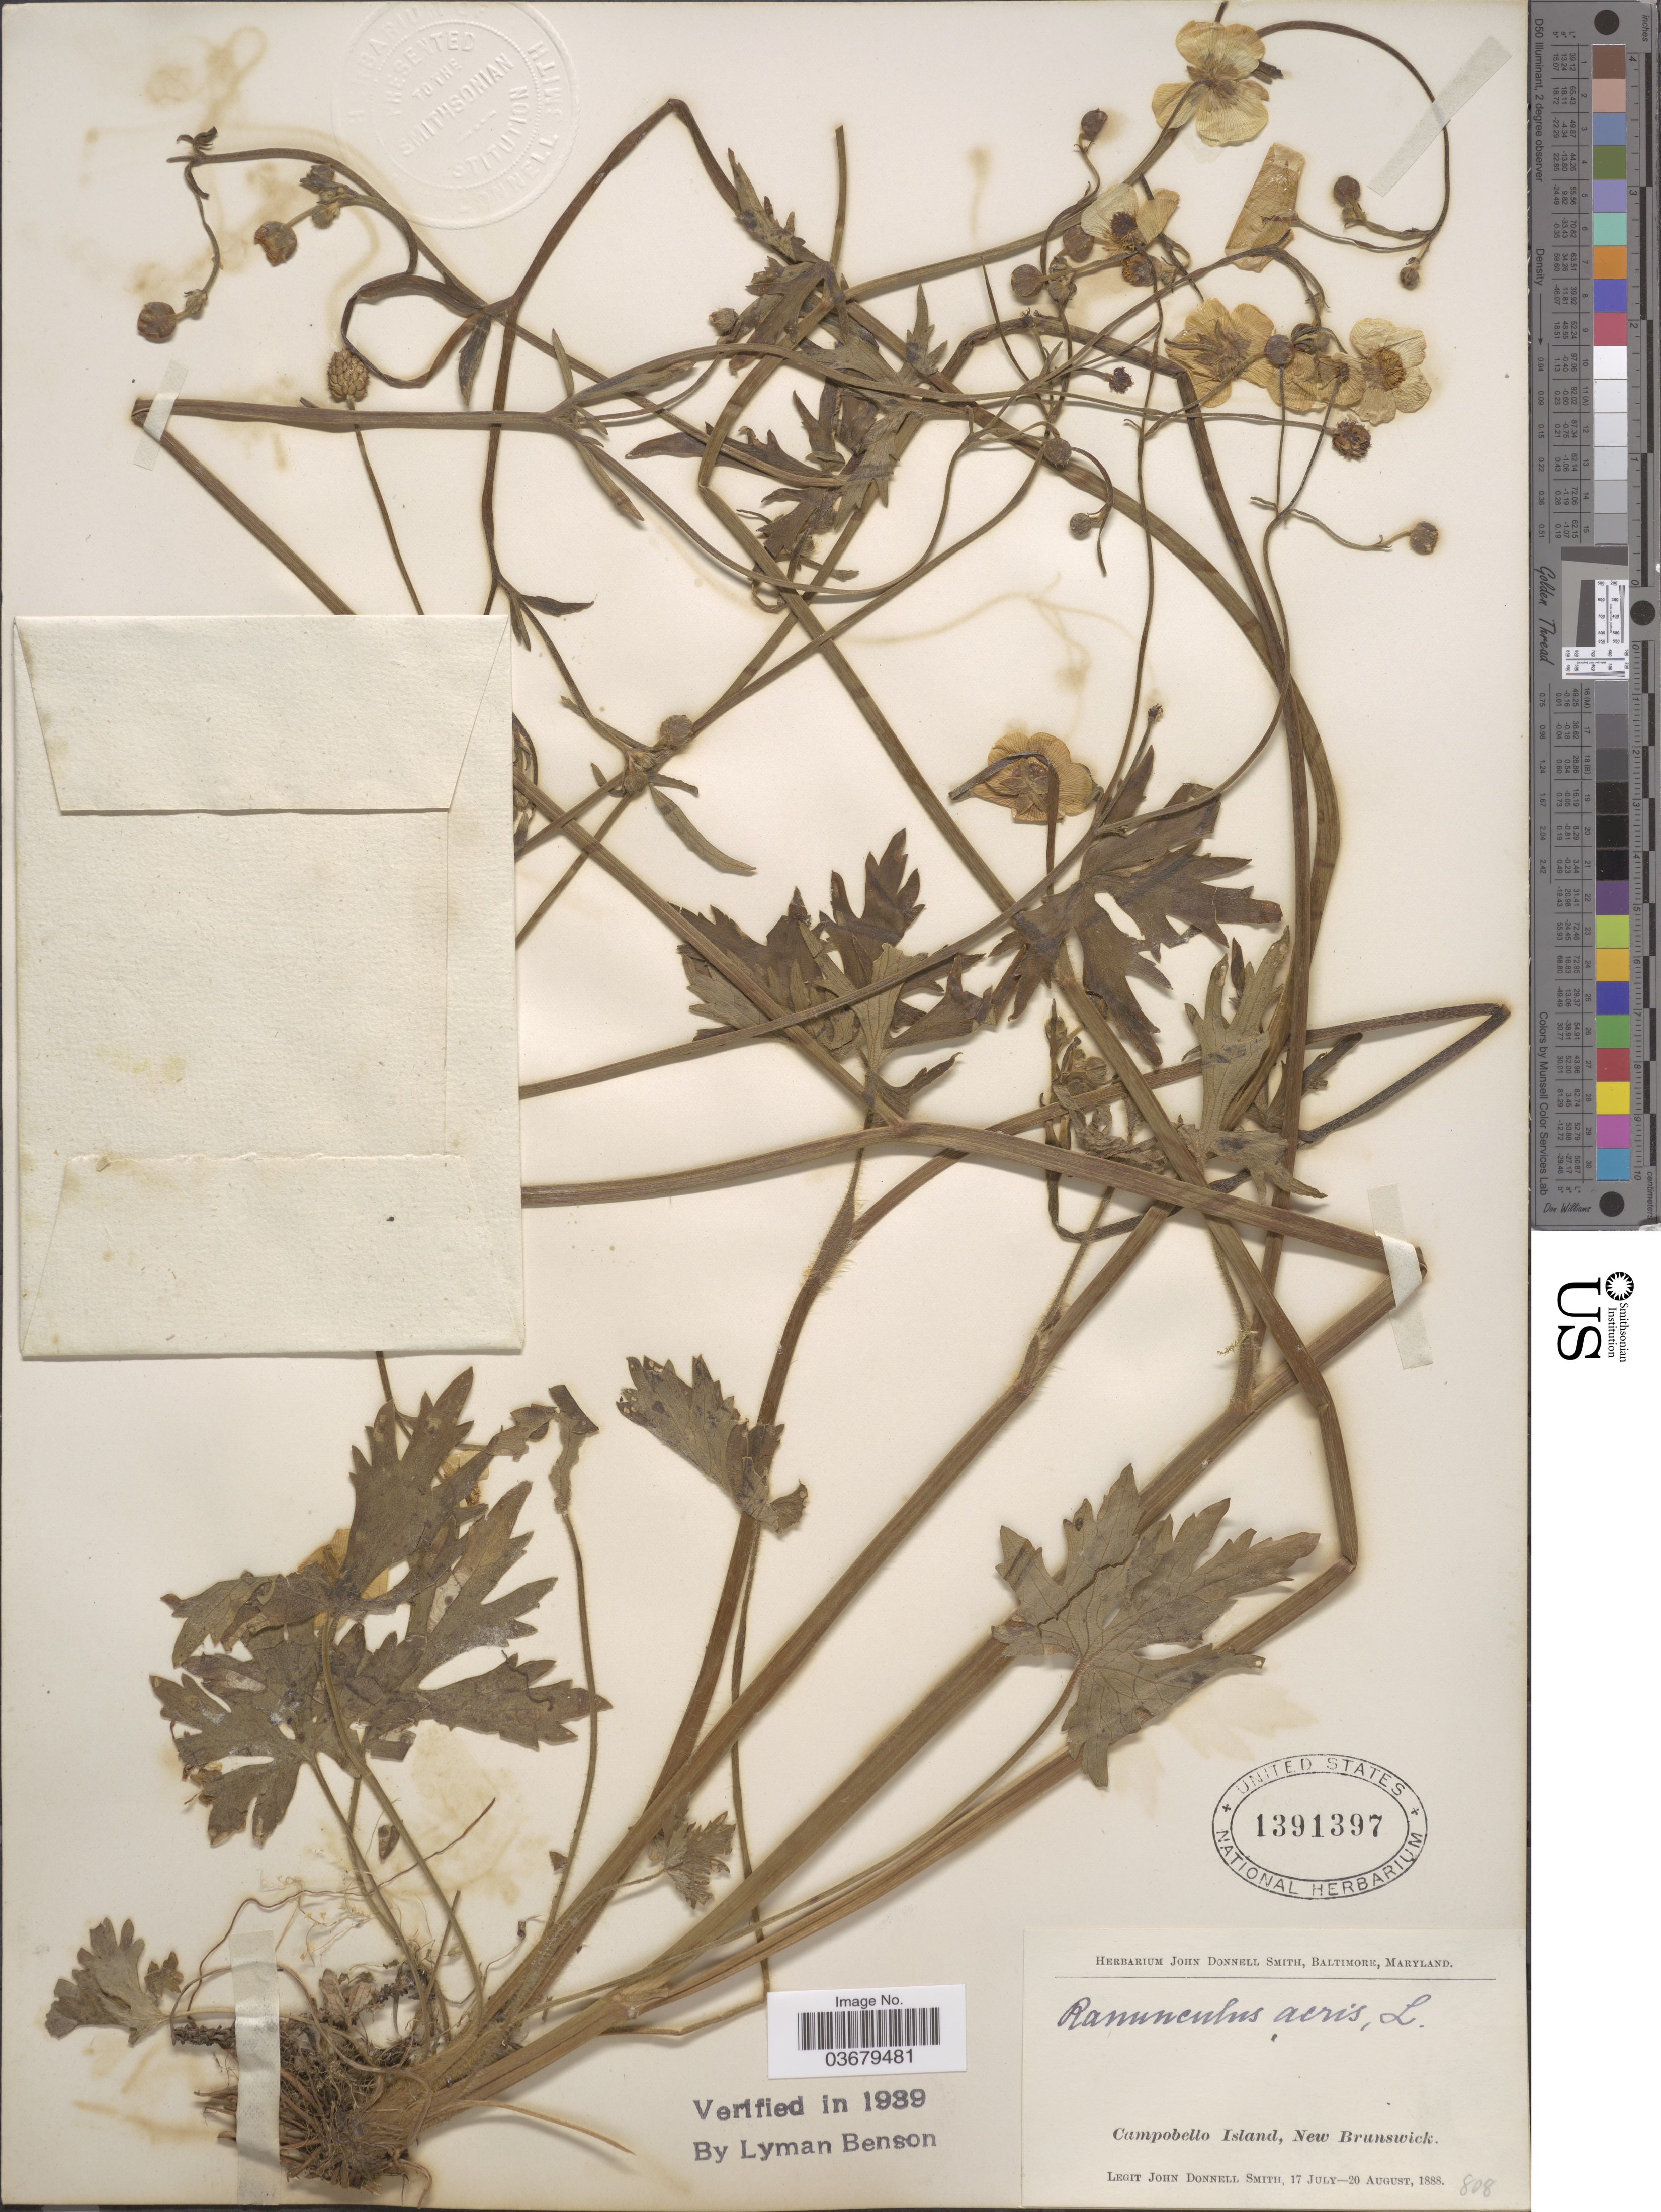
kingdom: Plantae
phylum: Tracheophyta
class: Magnoliopsida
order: Ranunculales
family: Ranunculaceae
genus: Ranunculus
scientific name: Ranunculus acris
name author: L.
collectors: J. Donnell Smith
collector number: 808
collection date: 1888-07-17/1888-08-20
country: Canada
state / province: New Brunswick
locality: Campobello Island.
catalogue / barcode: US 1391397